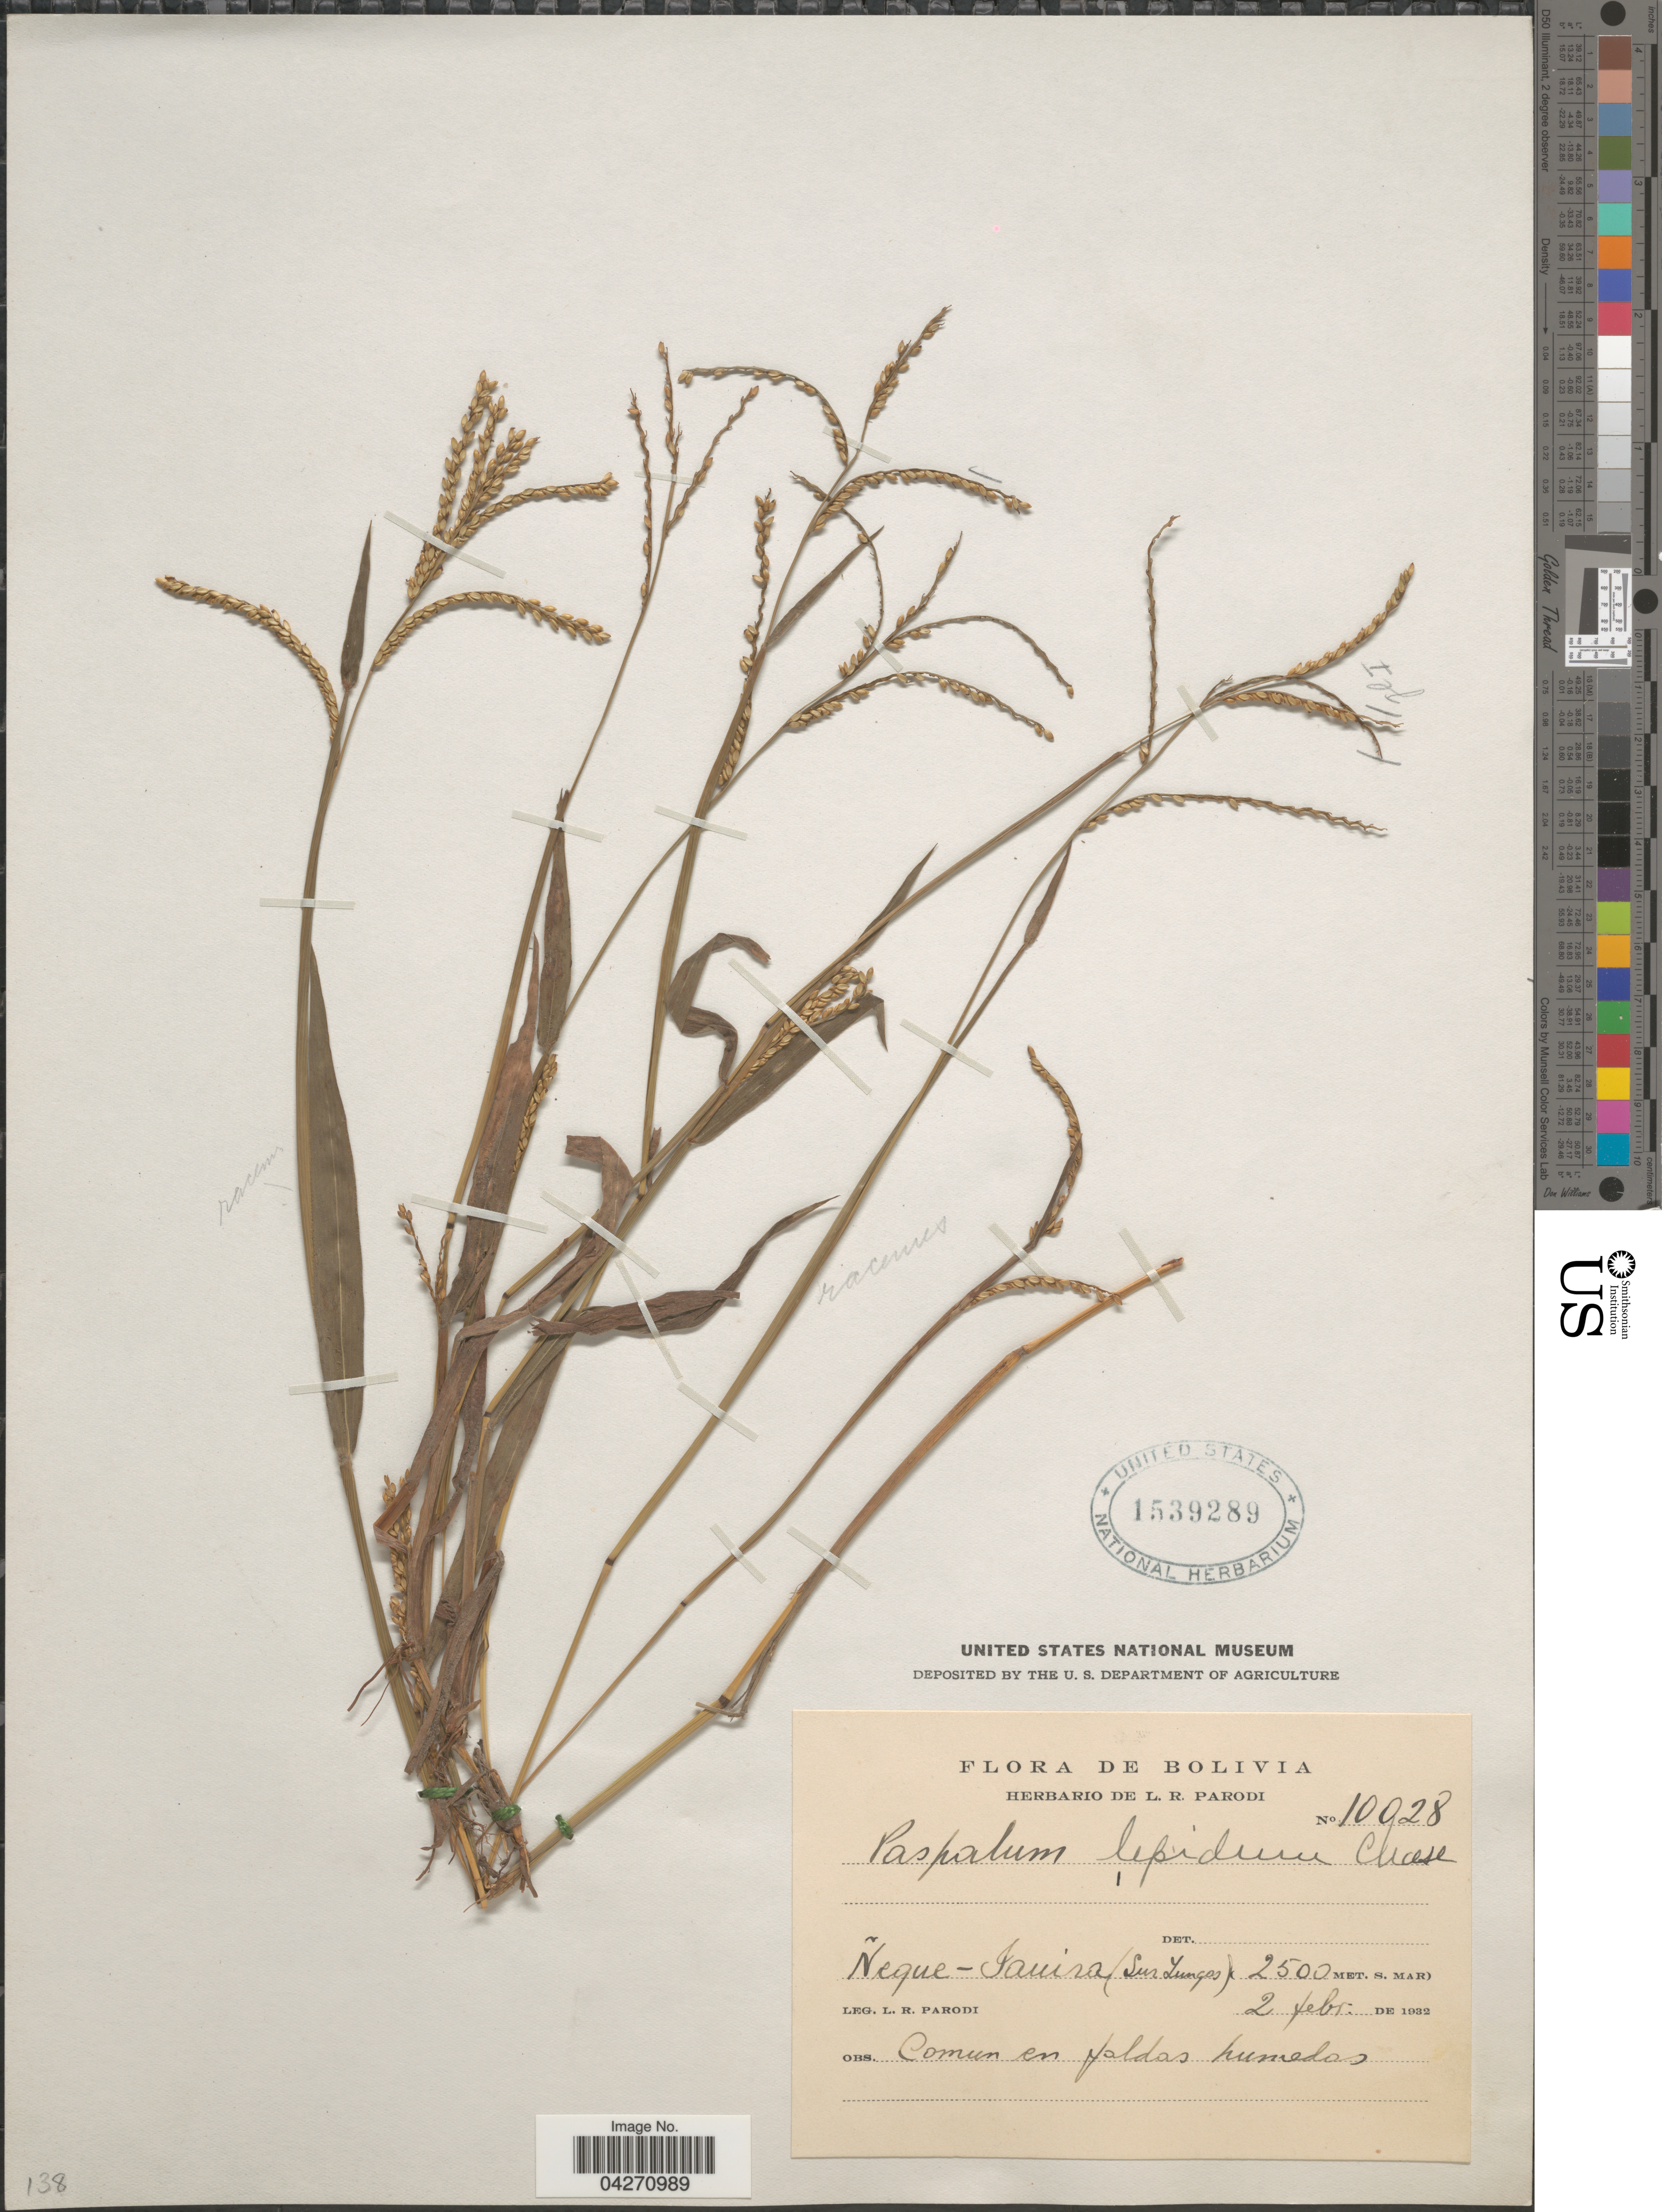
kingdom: Plantae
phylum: Tracheophyta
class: Liliopsida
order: Poales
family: Poaceae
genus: Paspalum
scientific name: Paspalum inconstans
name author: Chase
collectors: L. R. Parodi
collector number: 10028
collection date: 1932-02-02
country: Bolivia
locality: Ñeque-Tauira (Sur Yungas).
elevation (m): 2500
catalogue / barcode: US 1539289